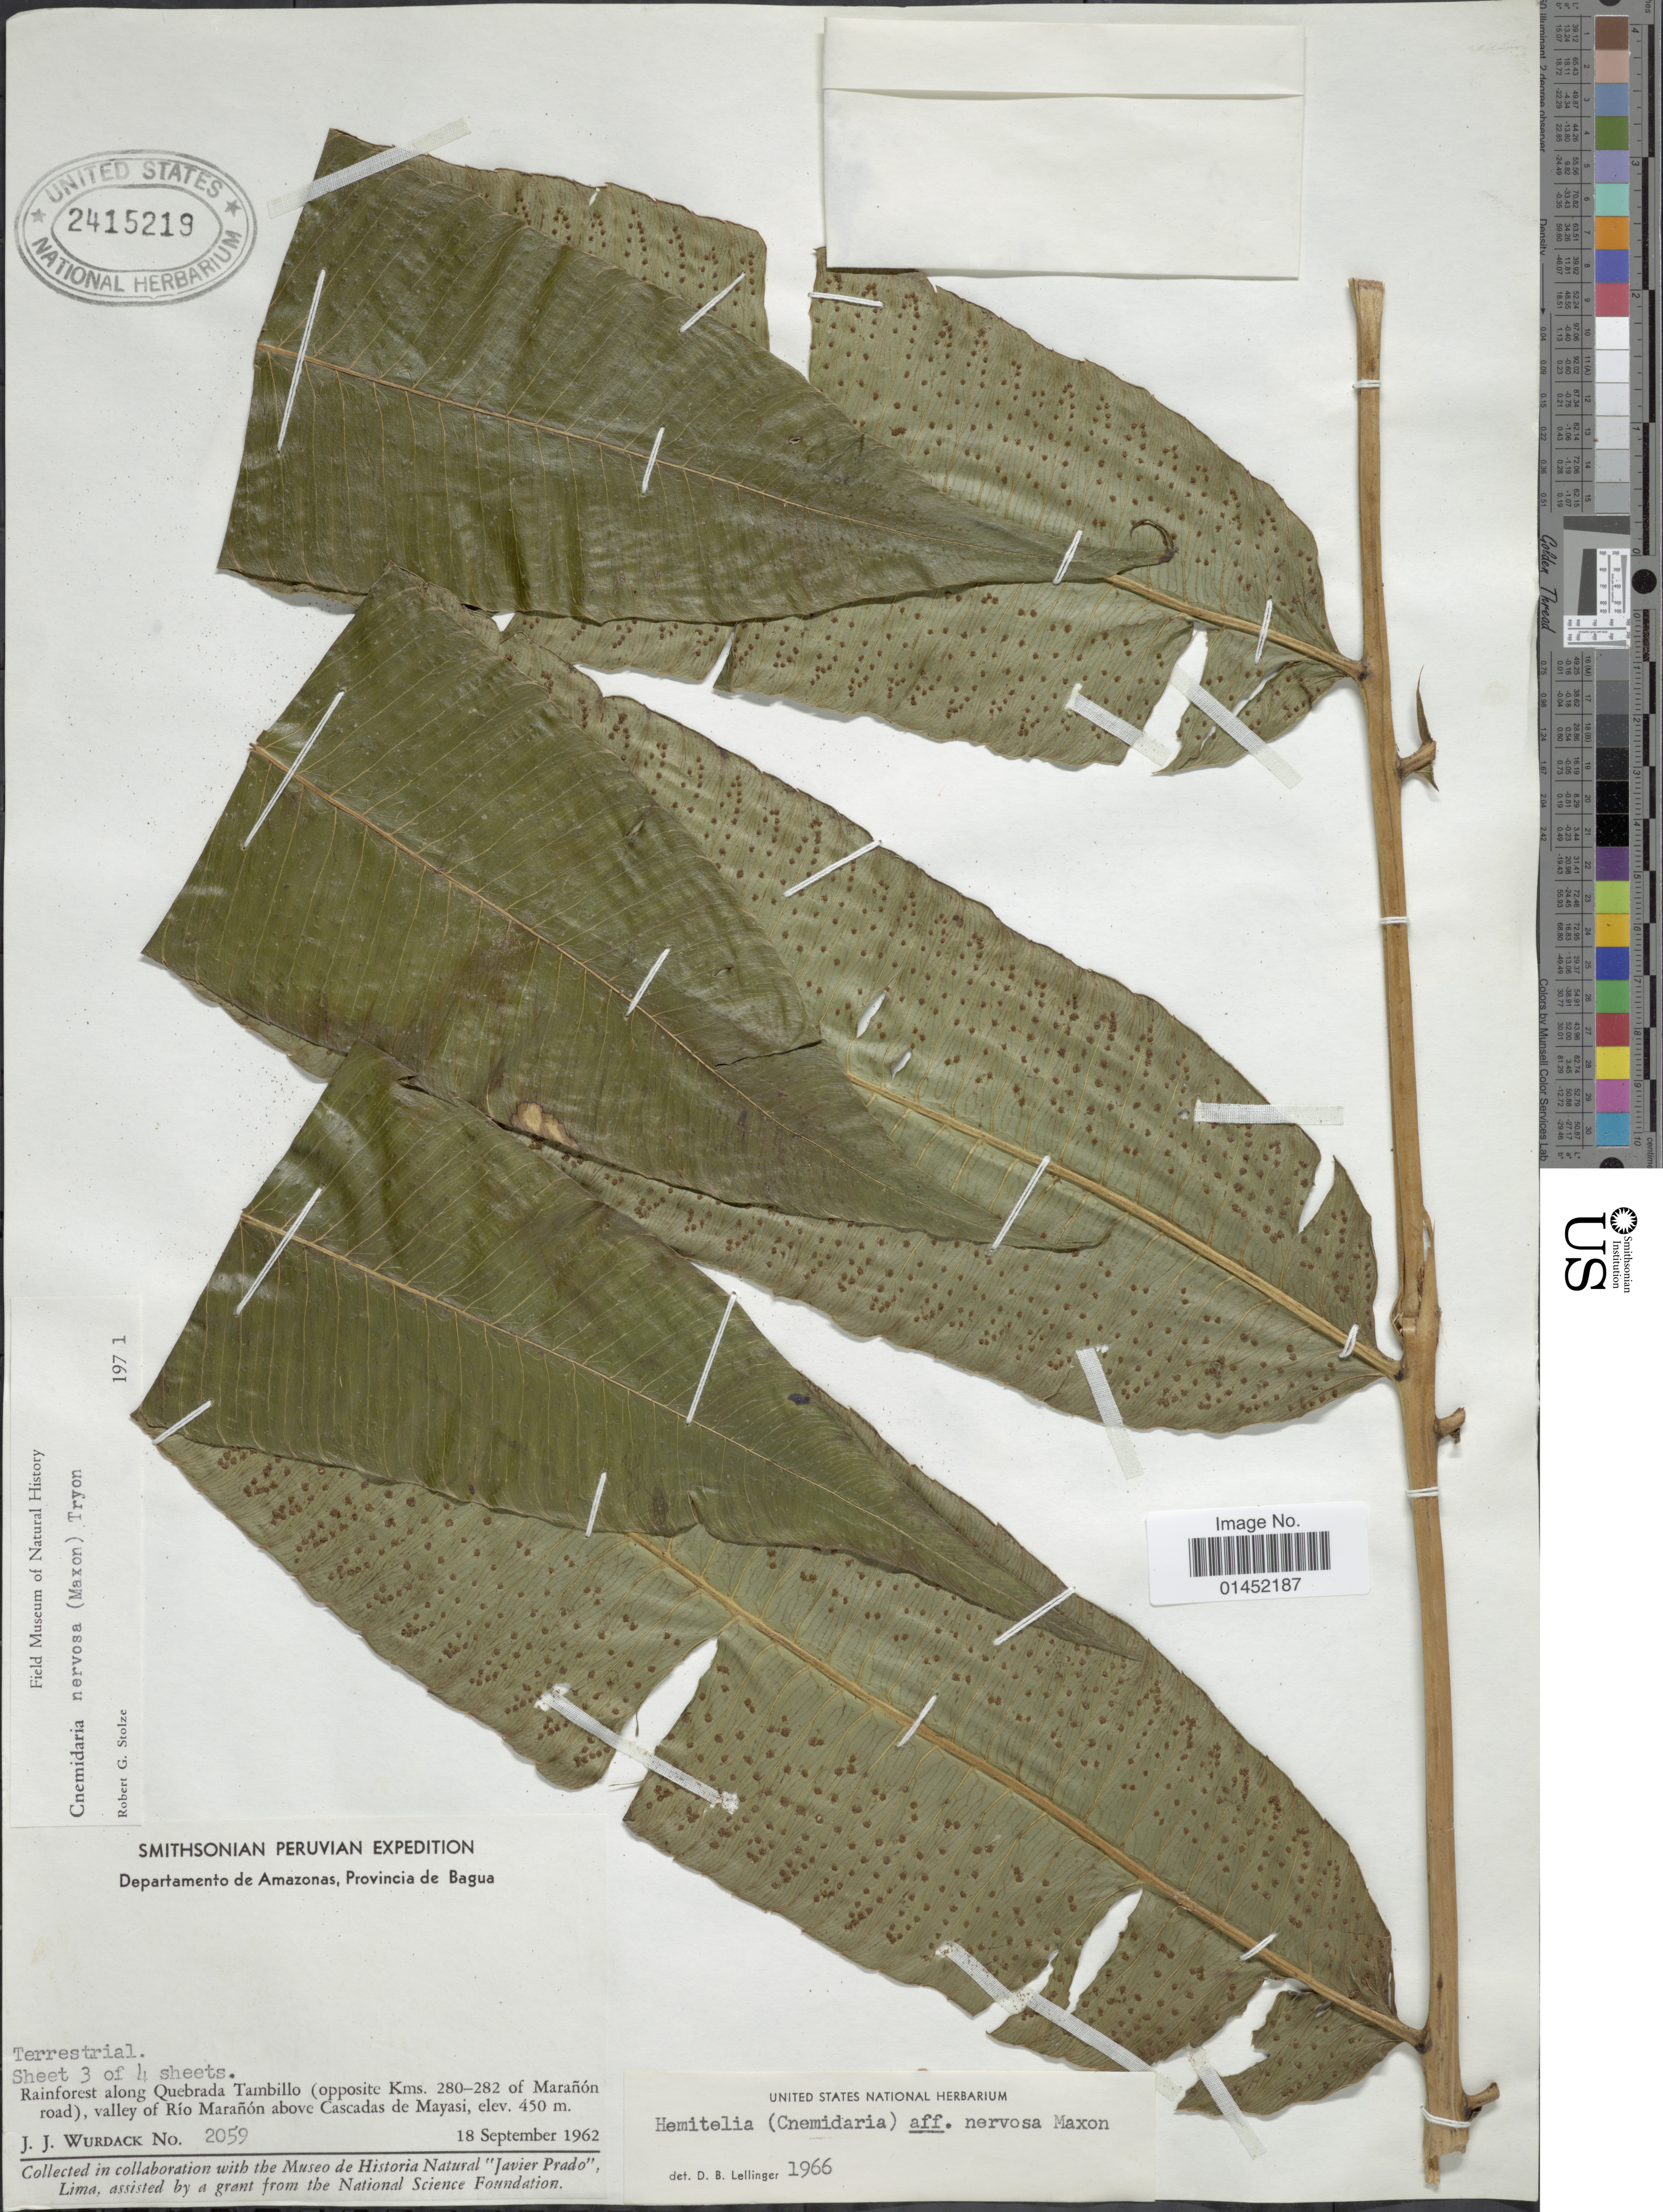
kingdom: Plantae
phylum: Tracheophyta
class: Polypodiopsida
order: Cyatheales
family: Cyatheaceae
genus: Cyathea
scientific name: Cyathea nervosa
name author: (Maxon) Lehnert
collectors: J. J. Wurdack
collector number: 2059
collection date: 1962-09-18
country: Peru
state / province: Amazonas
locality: Departamento d Amazonas, Provincia de Bagua, Rainforest along Quebrada Tambillo (opposite Kms. 280-282 of Marañón road), valley of Río Marañon above Cascadas de Mayasi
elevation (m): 450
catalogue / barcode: US 2415219